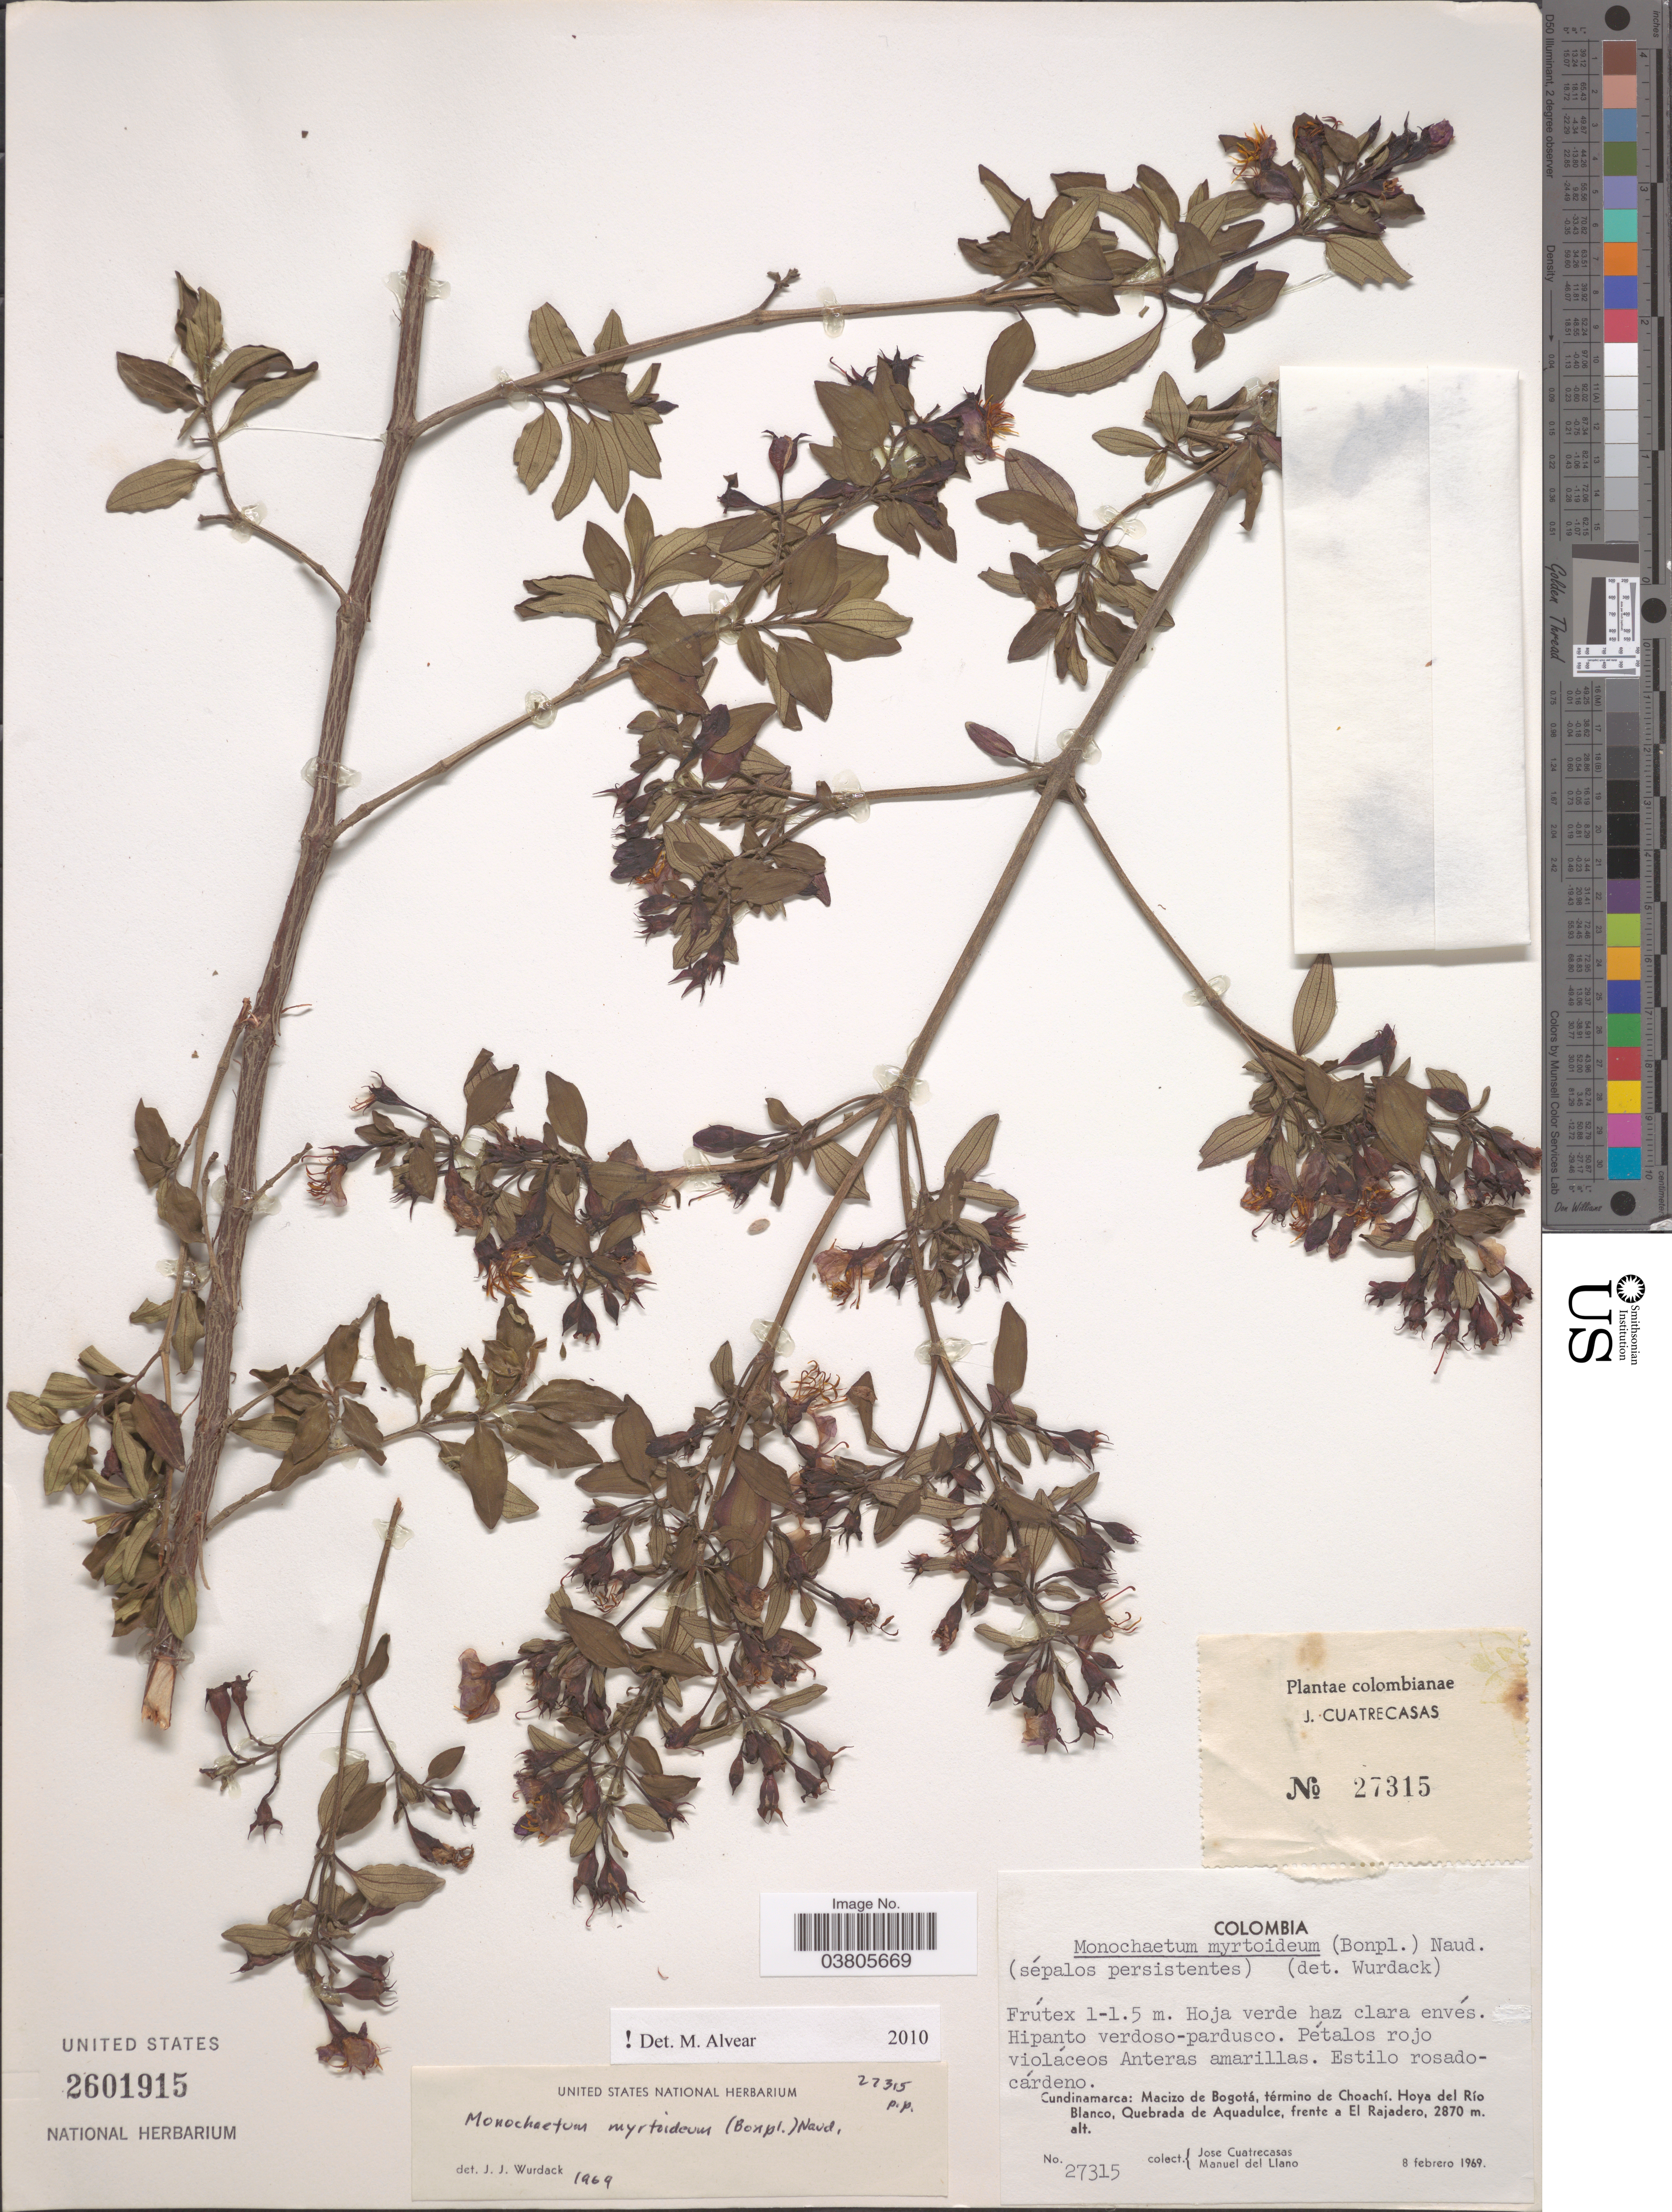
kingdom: Plantae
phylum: Tracheophyta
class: Magnoliopsida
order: Myrtales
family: Melastomataceae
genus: Monochaetum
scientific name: Monochaetum myrtoideum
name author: Naudin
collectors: J. Cuatrecasas & M. d. Llano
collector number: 27315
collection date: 1969-02-08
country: Colombia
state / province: Cundinamarca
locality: Macizo de Bogotá, término de Choachí. hoya del Río Blanco, Quebrada de Aquadulce, frente a El Rajadero.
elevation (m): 2870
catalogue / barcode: US 2601915